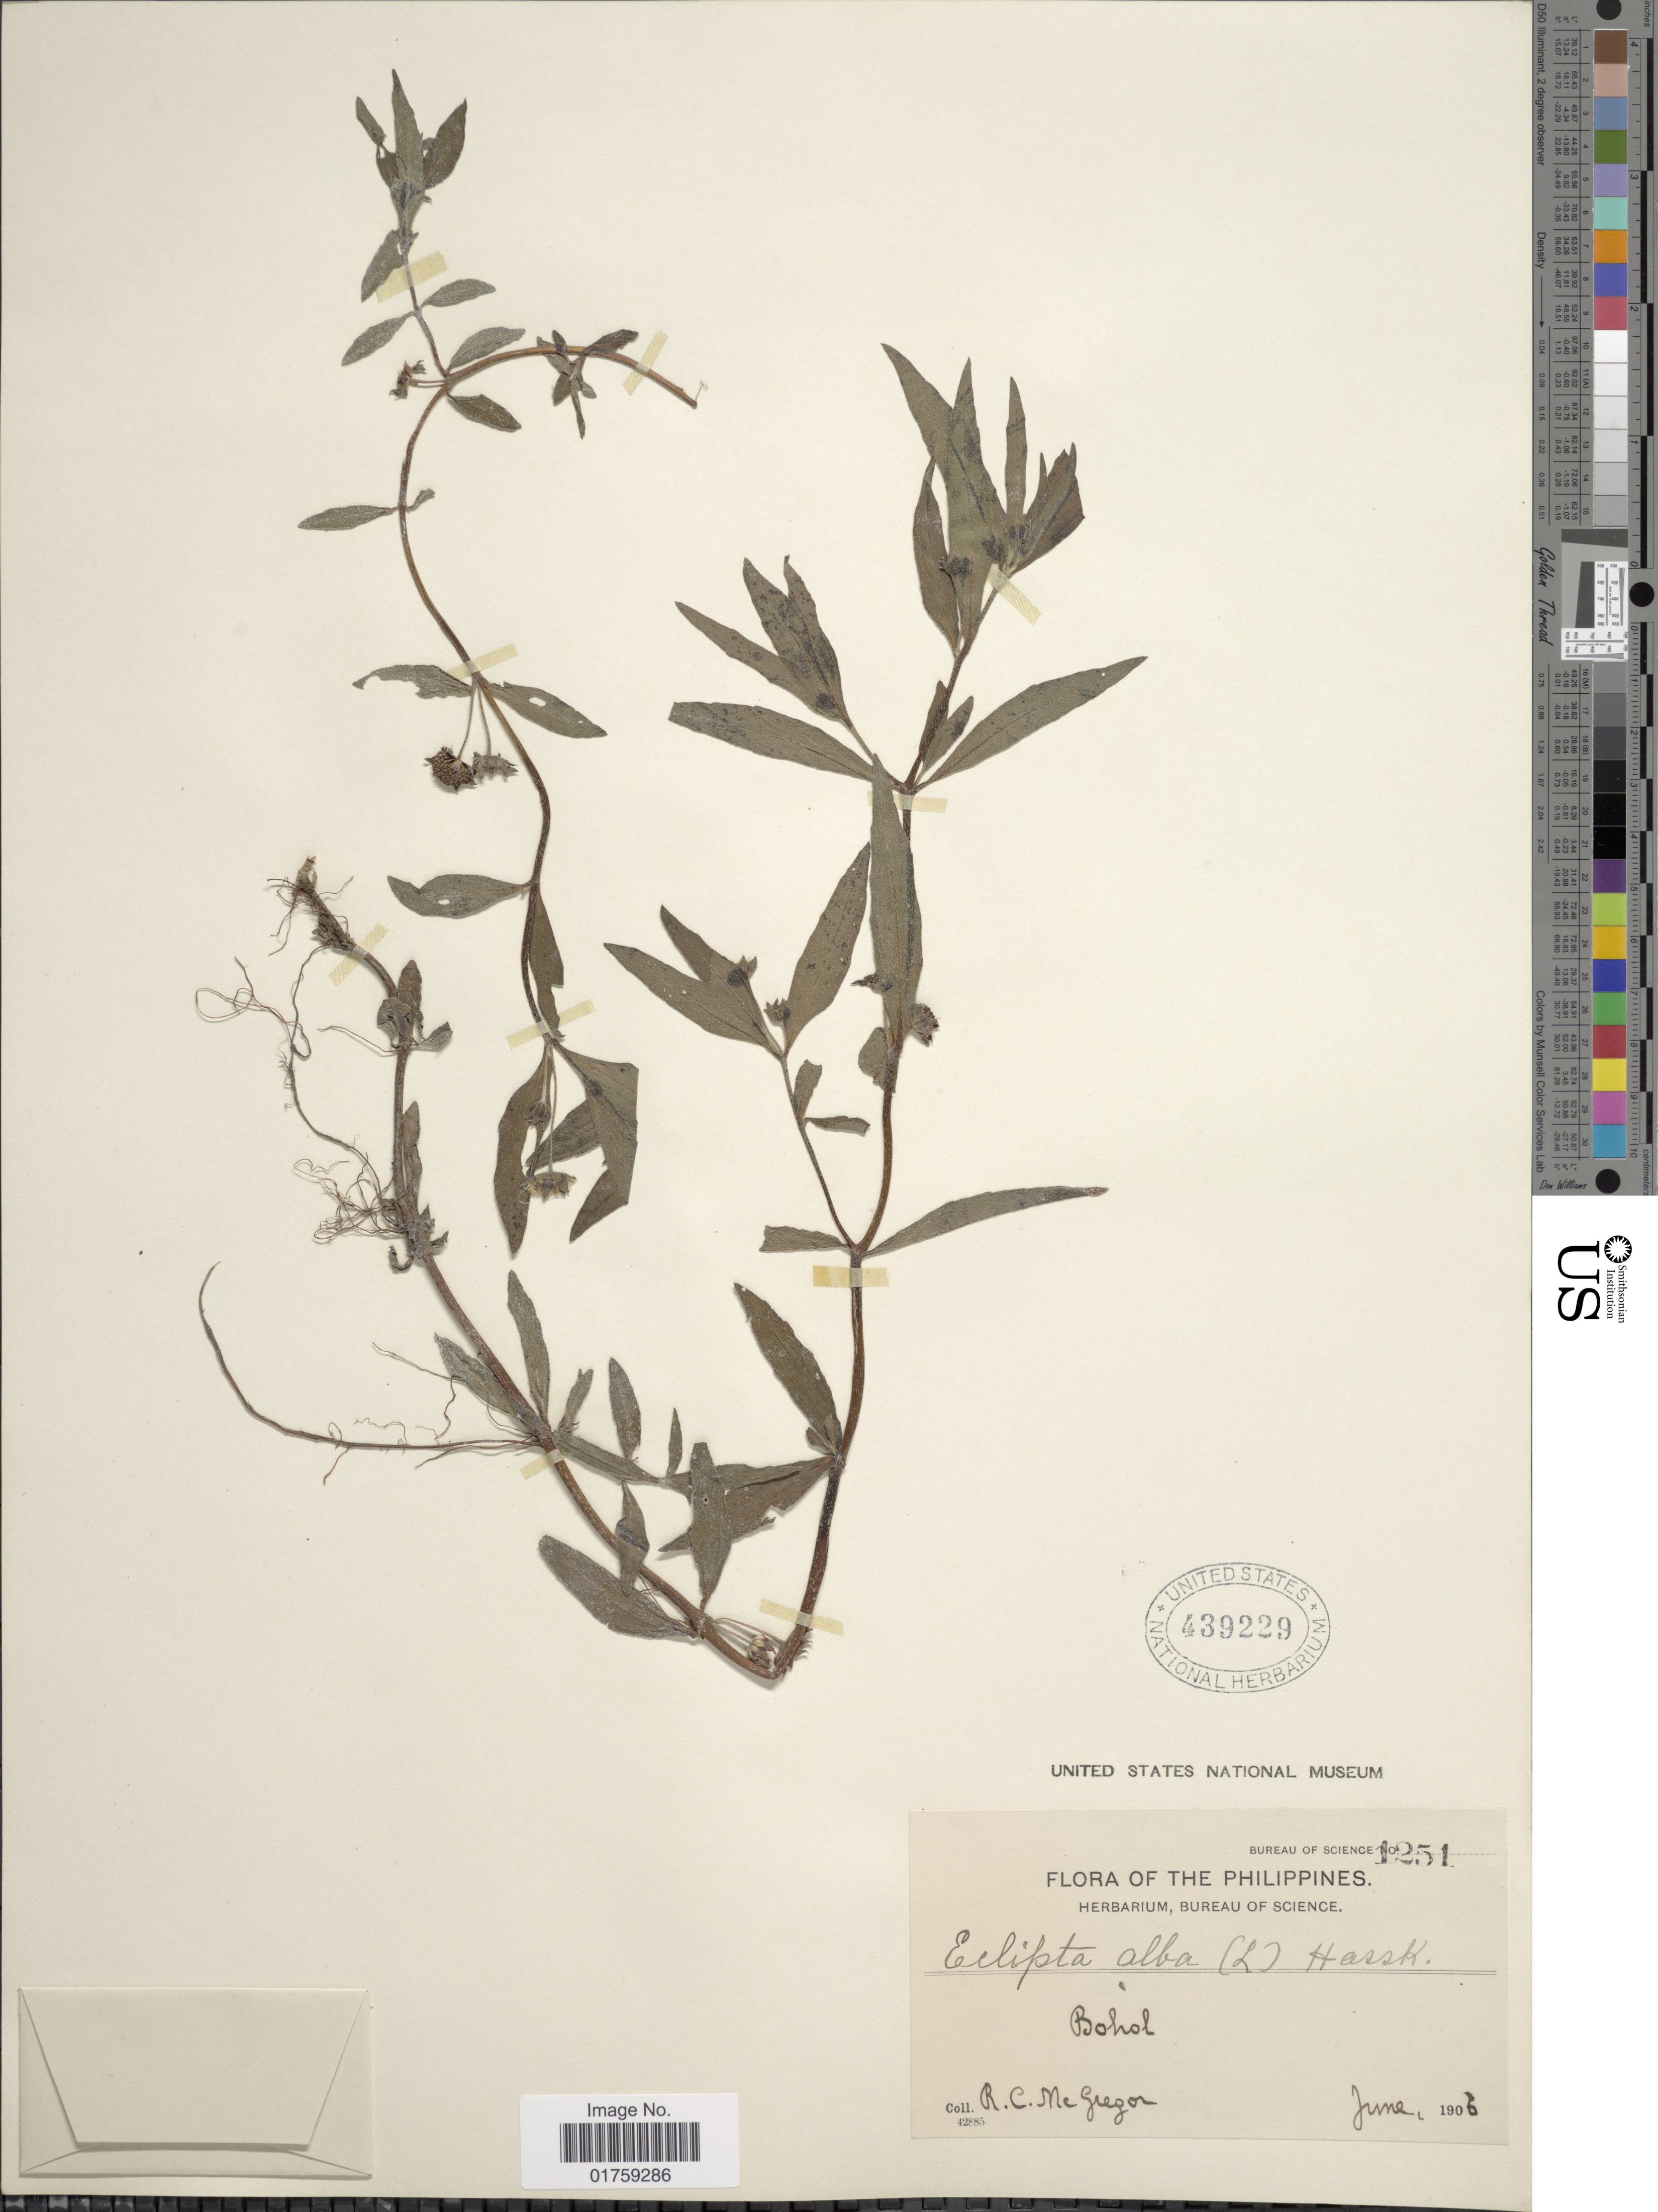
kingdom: Plantae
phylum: Tracheophyta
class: Magnoliopsida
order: Asterales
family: Asteraceae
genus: Eclipta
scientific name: Eclipta alba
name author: (L.) Hassk.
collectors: R. C. McGregor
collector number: Bureau of Science 1251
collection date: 1906-06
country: Philippines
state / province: Central Visayas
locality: Bohol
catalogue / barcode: US 439229